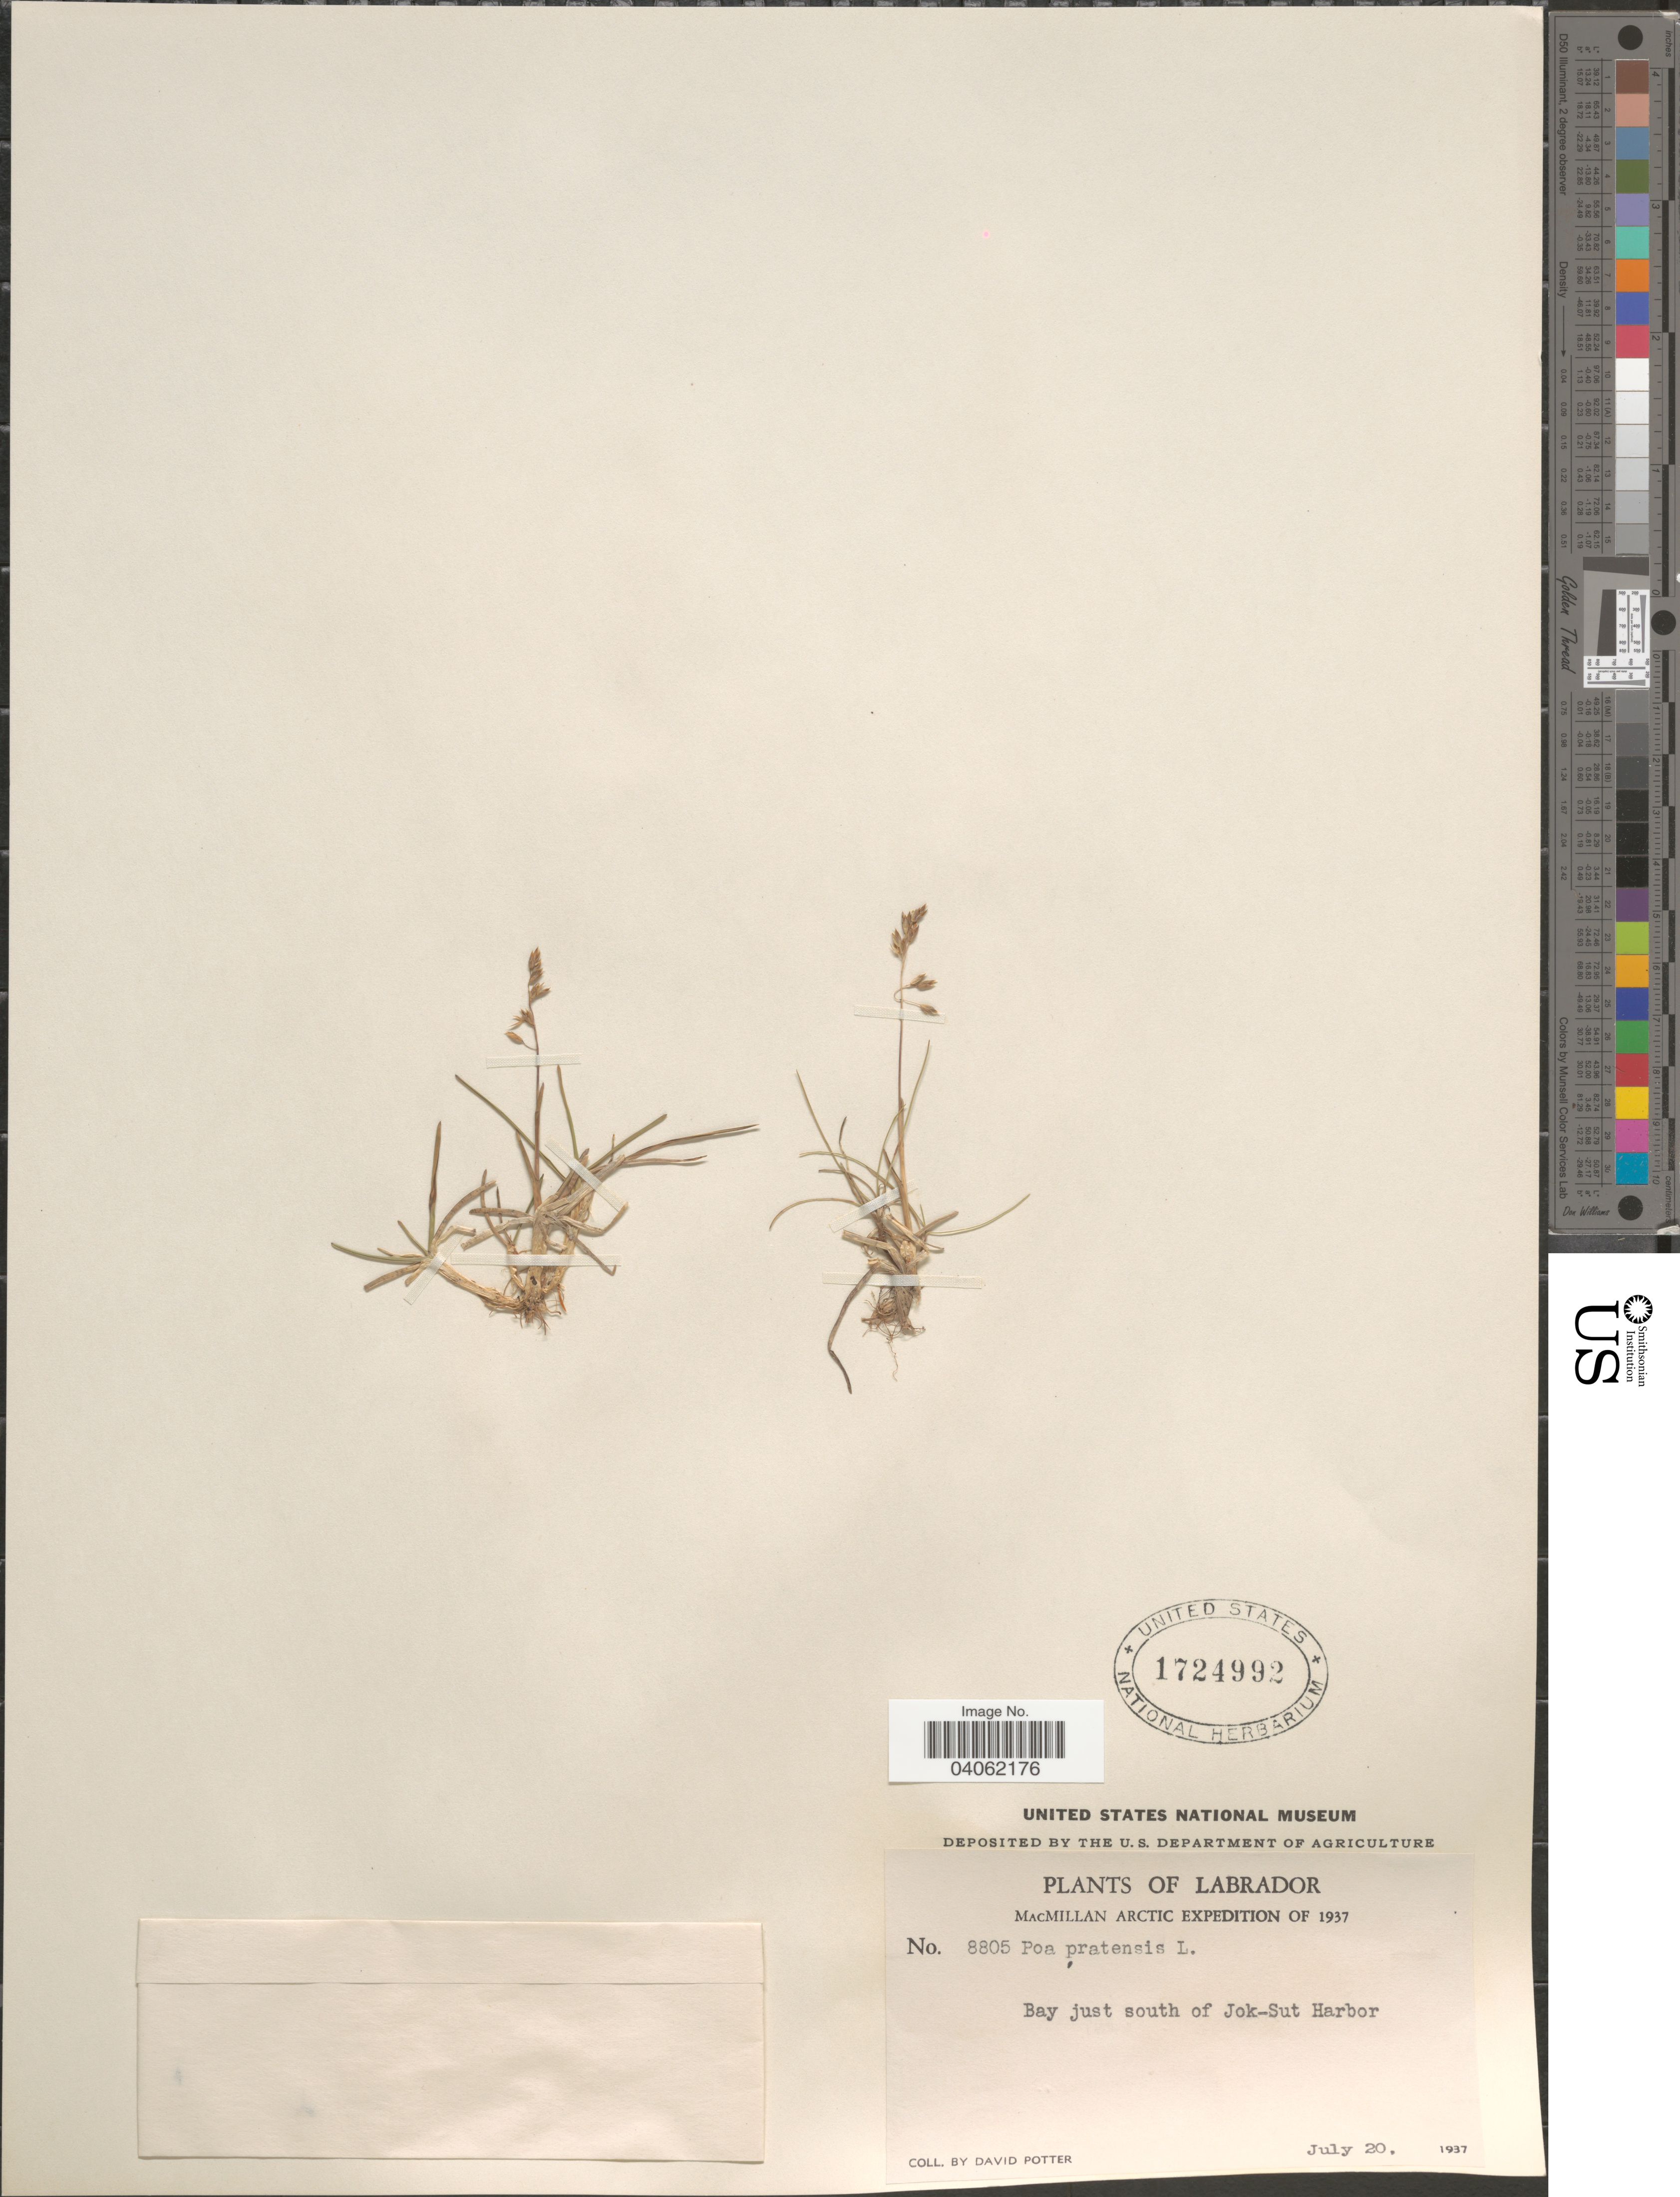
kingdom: Plantae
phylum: Tracheophyta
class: Liliopsida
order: Poales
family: Poaceae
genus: Poa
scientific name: Poa pratensis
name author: L.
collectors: D. Potter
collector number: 8805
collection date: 1937-07-20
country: Canada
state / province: Newfoundland and Labrador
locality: Labrador. Bay just south of Jok-Sut Harbor.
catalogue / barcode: US 1724992